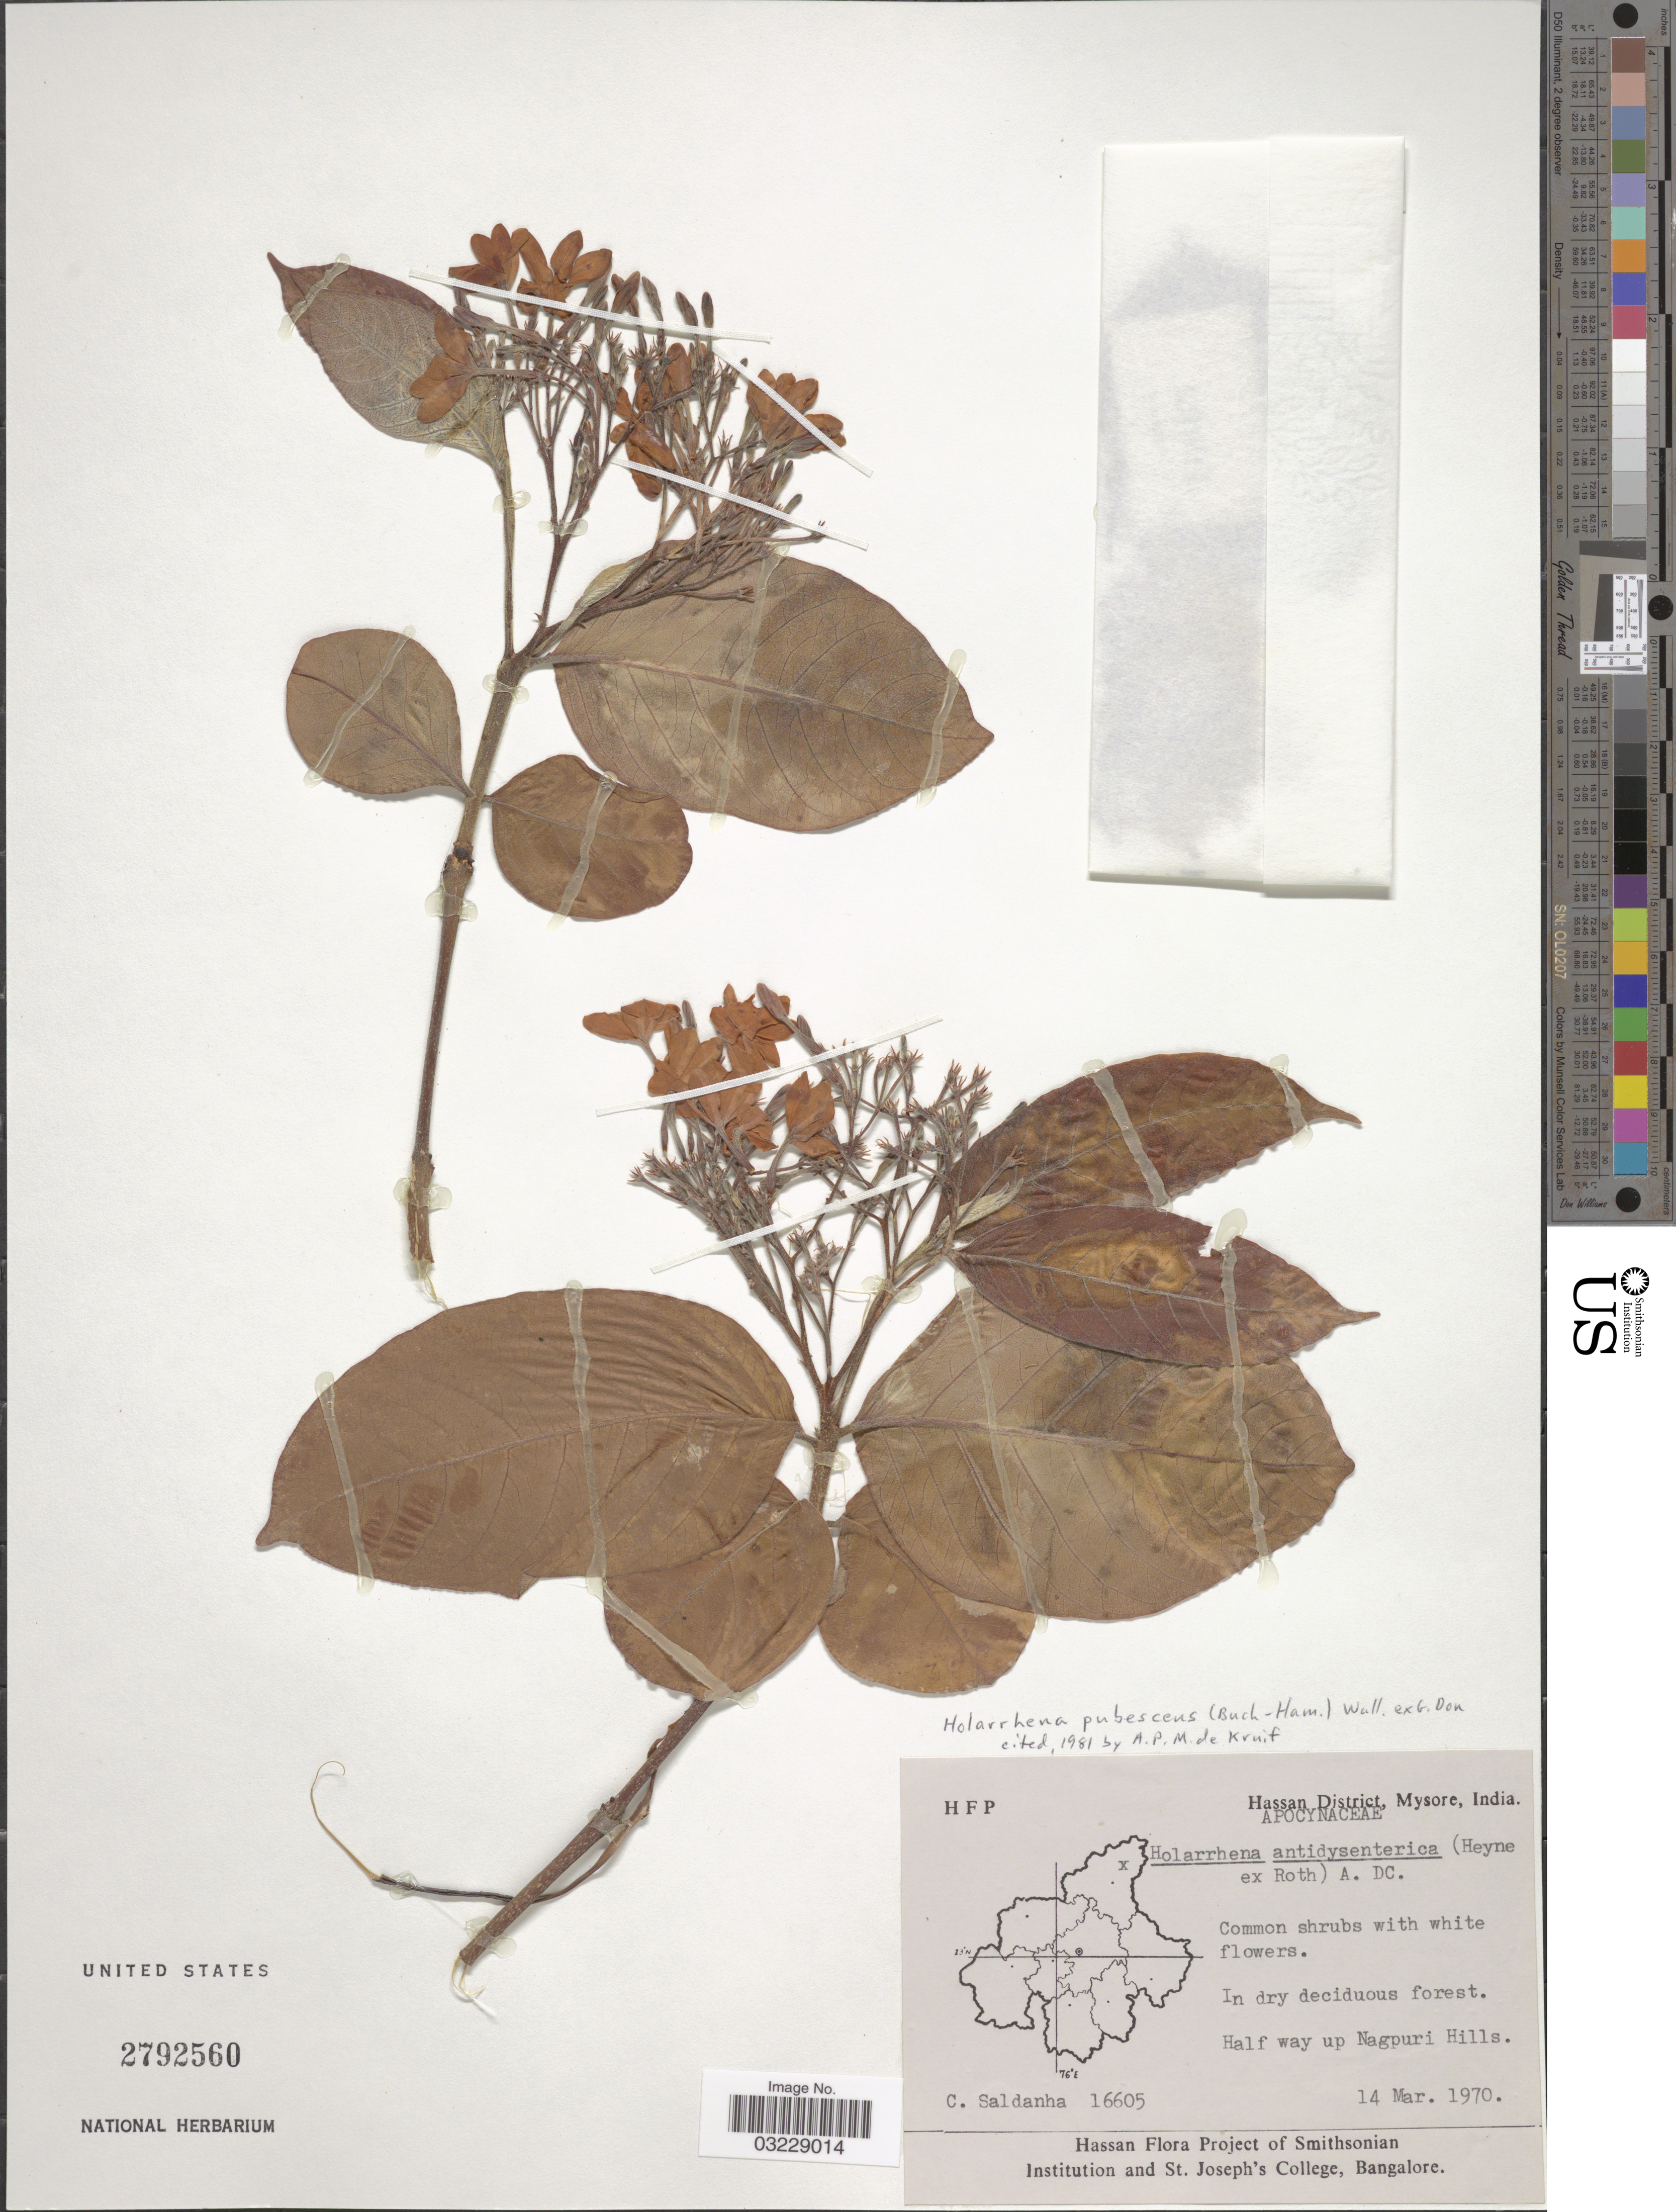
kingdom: Plantae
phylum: Tracheophyta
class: Magnoliopsida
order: Gentianales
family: Apocynaceae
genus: Holarrhena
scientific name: Holarrhena pubescens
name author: (Buch.-Ham.) Wall. ex G. Don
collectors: C. Saldanha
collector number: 16605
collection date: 1970-03-14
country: India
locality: Hassan District, Mysore. Half way up Nagpuri Hills.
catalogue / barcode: US 2792560